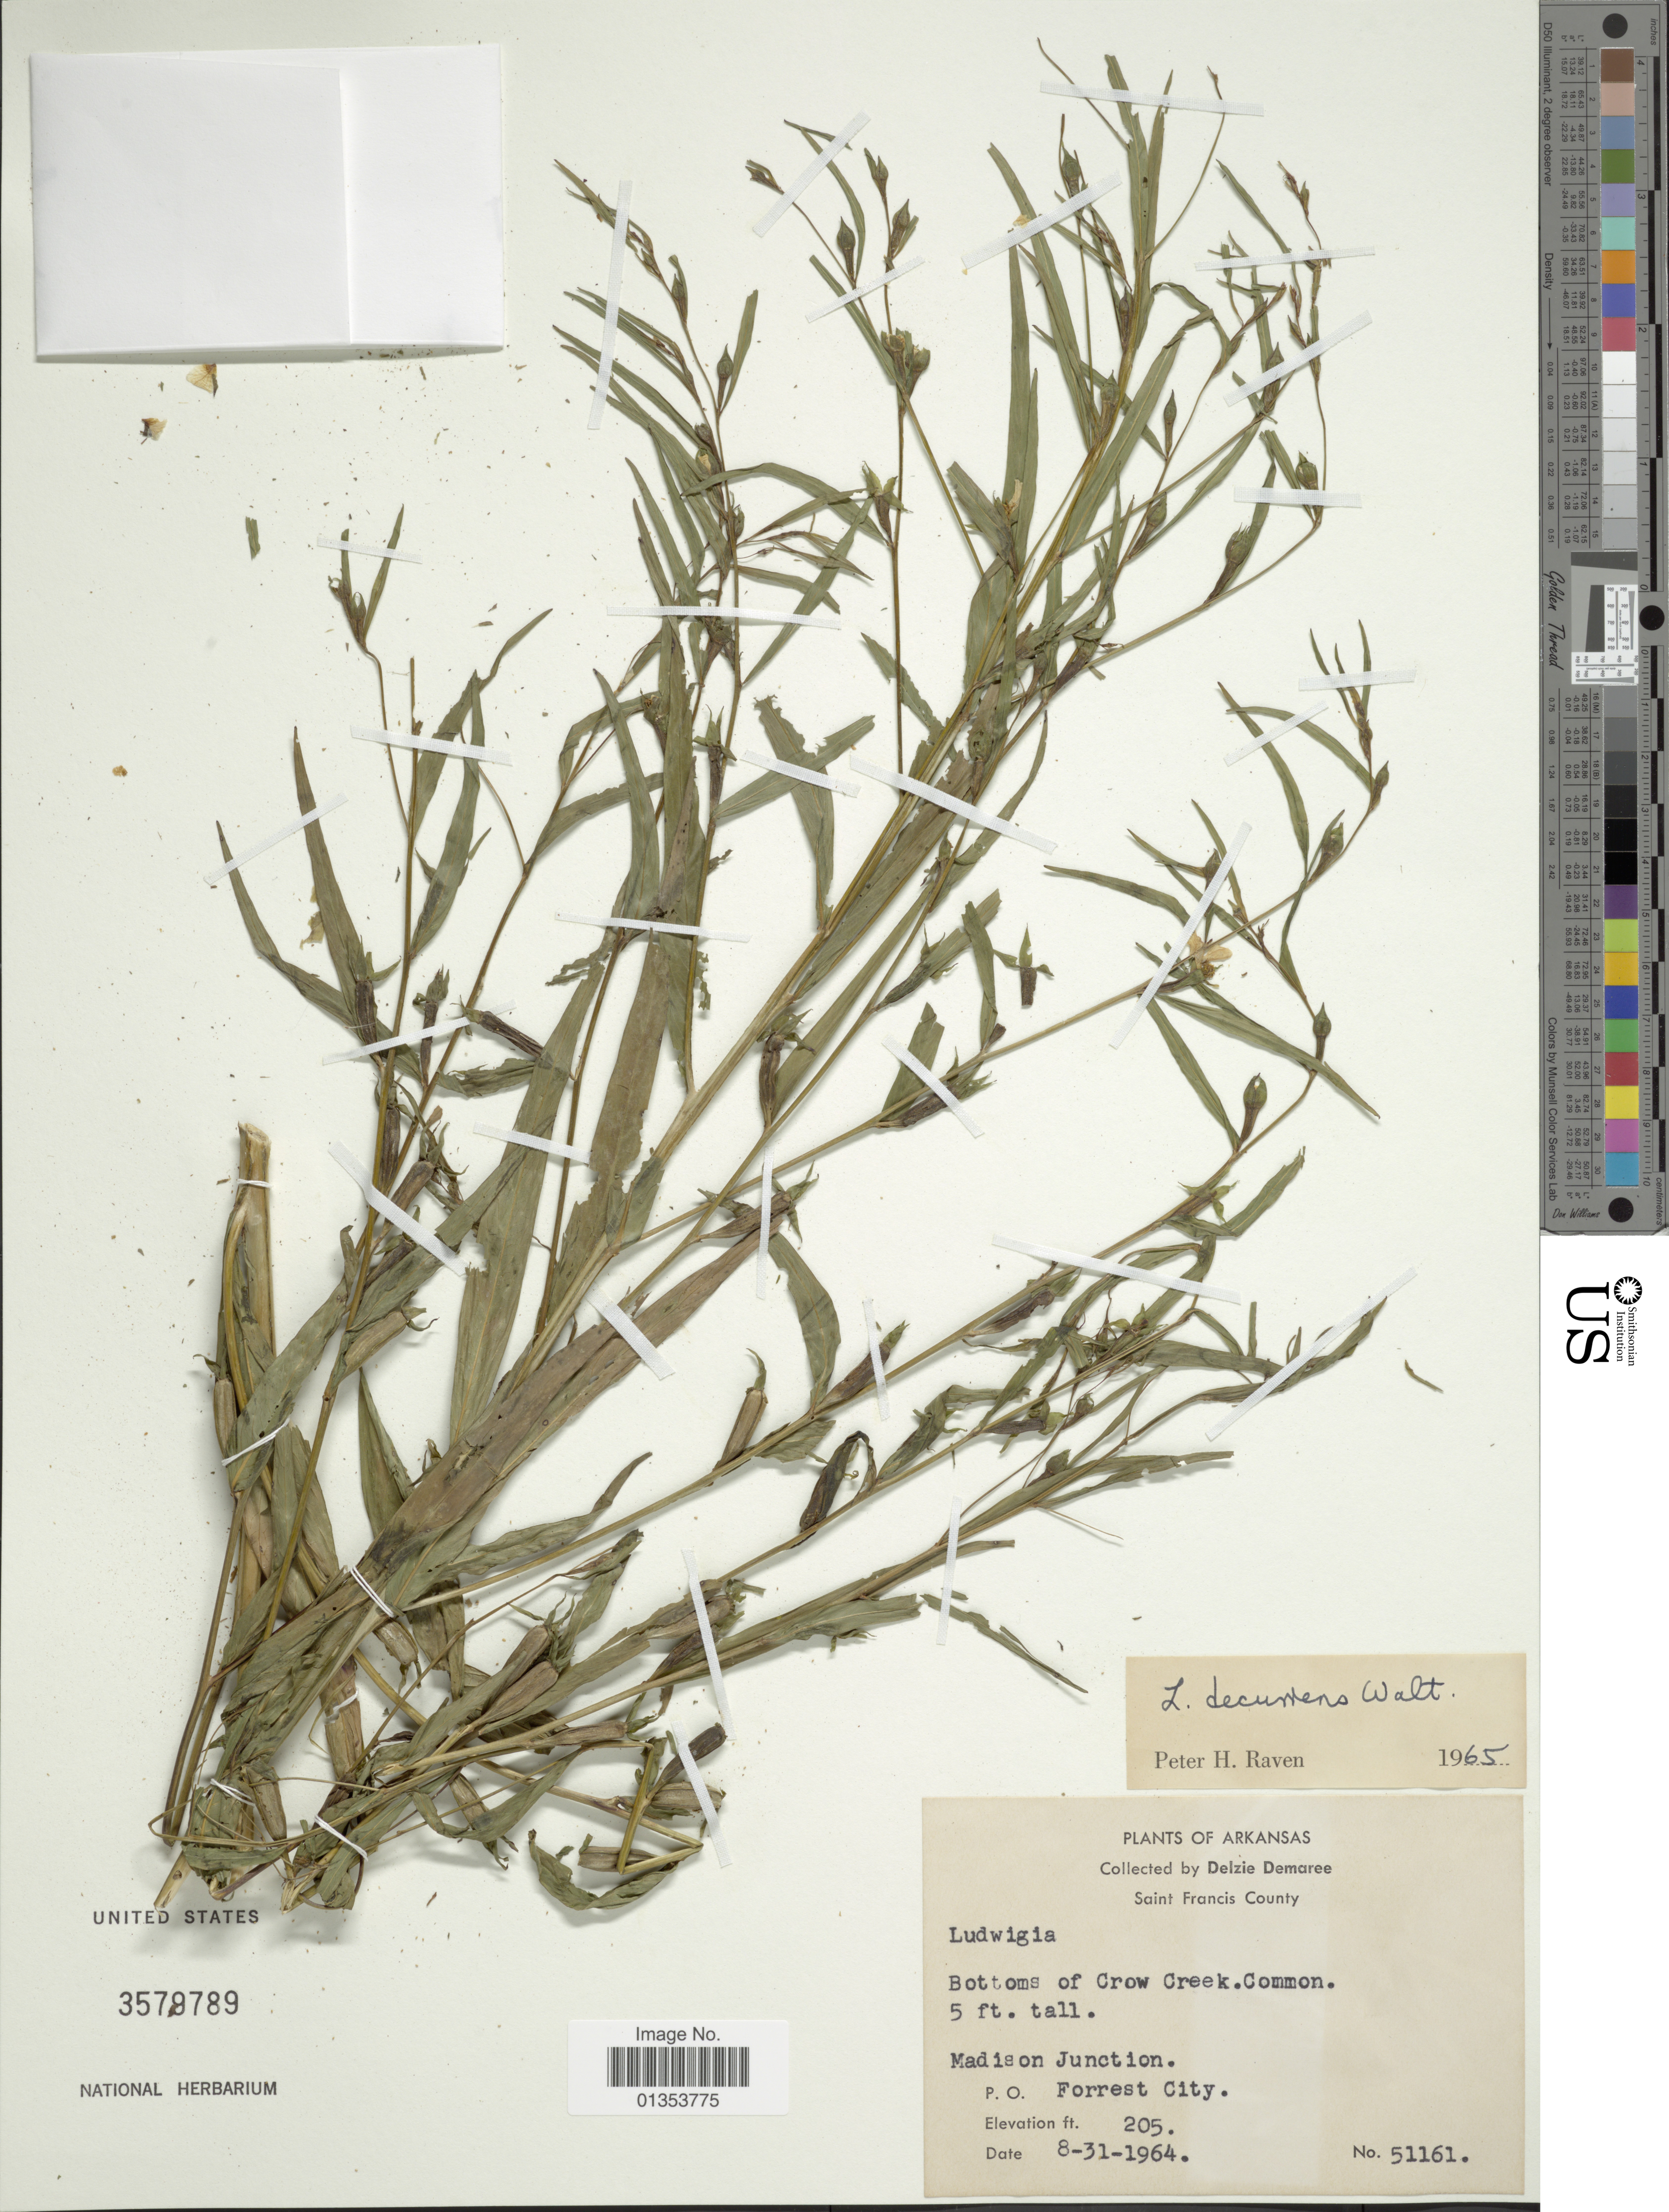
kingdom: Plantae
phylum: Tracheophyta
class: Magnoliopsida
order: Myrtales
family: Onagraceae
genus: Ludwigia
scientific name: Ludwigia decurrens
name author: Walter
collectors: D. Demaree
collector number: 51161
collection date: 1964-08-31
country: United States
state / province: Arkansas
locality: Bottoms of Crow Creek, Madison Junction, P.O. Forrest City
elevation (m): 62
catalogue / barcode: US 3579789